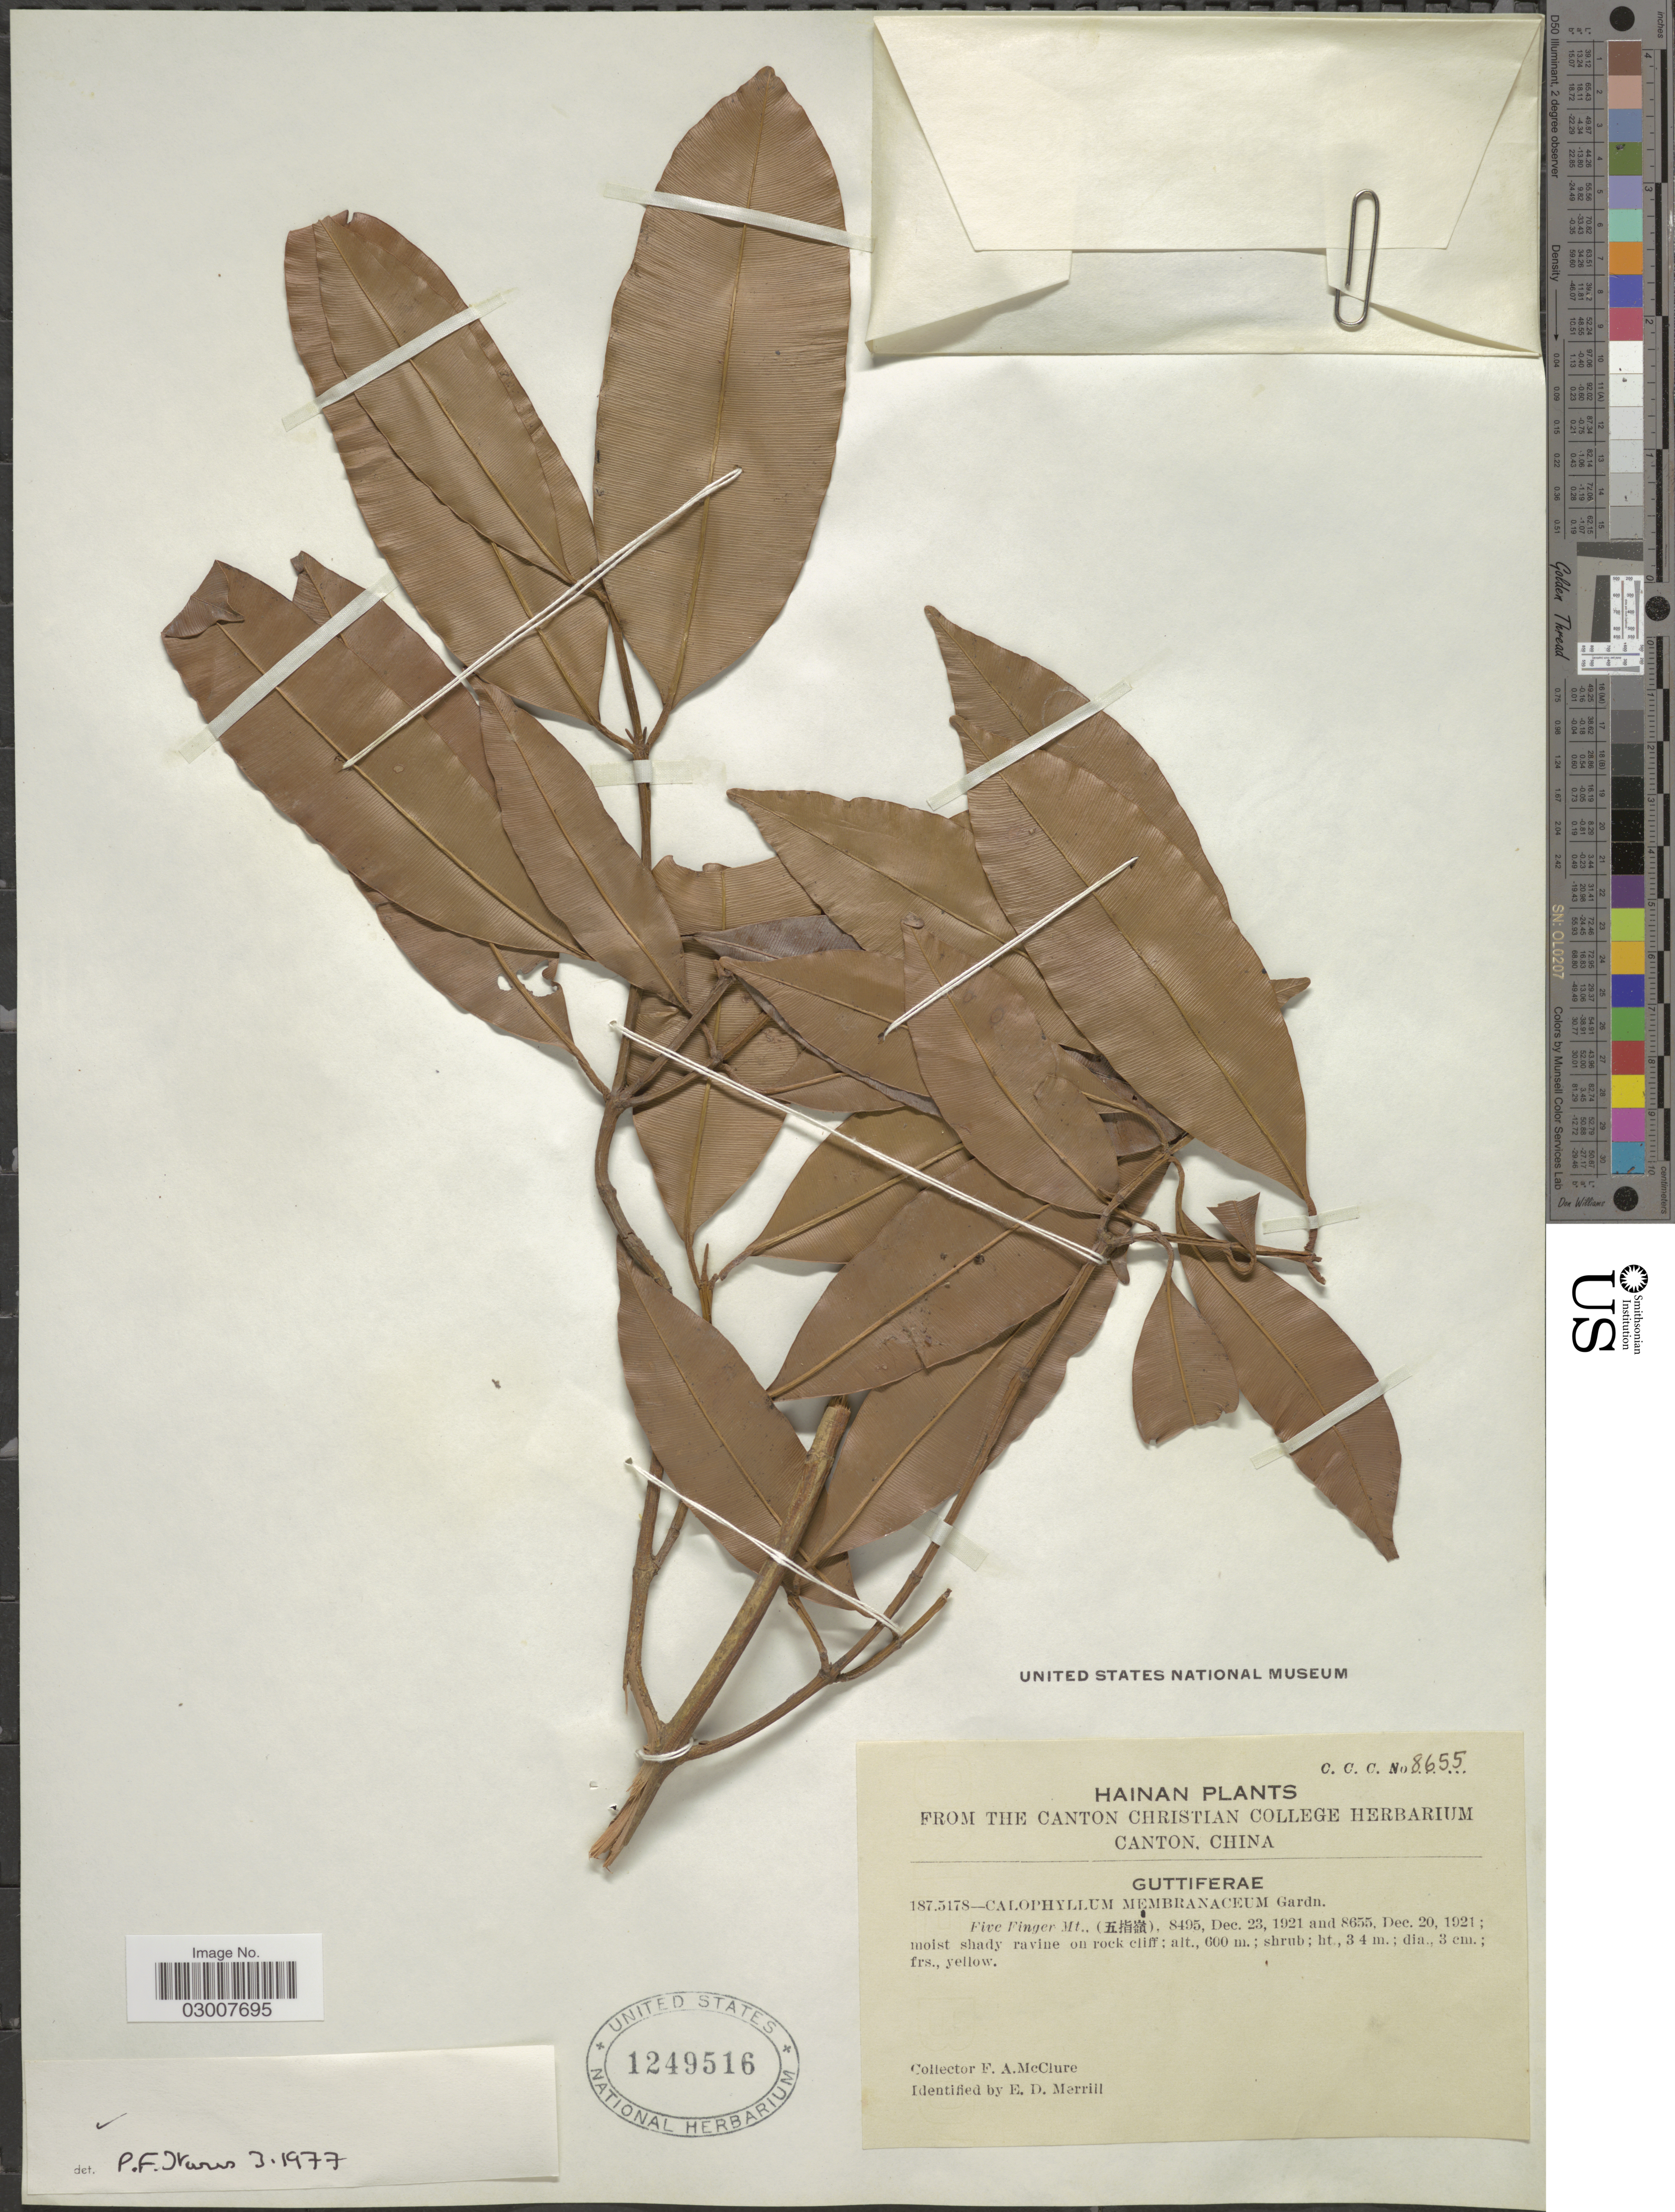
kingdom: Plantae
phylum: Tracheophyta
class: Magnoliopsida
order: Malpighiales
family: Calophyllaceae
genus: Calophyllum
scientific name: Calophyllum membranaceum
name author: Gardner & Champ.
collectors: F. A. McClure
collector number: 8655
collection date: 1921-12-20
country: China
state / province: Hainan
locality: Five Finger Mt., (X).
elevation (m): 600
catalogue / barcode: US 1249516